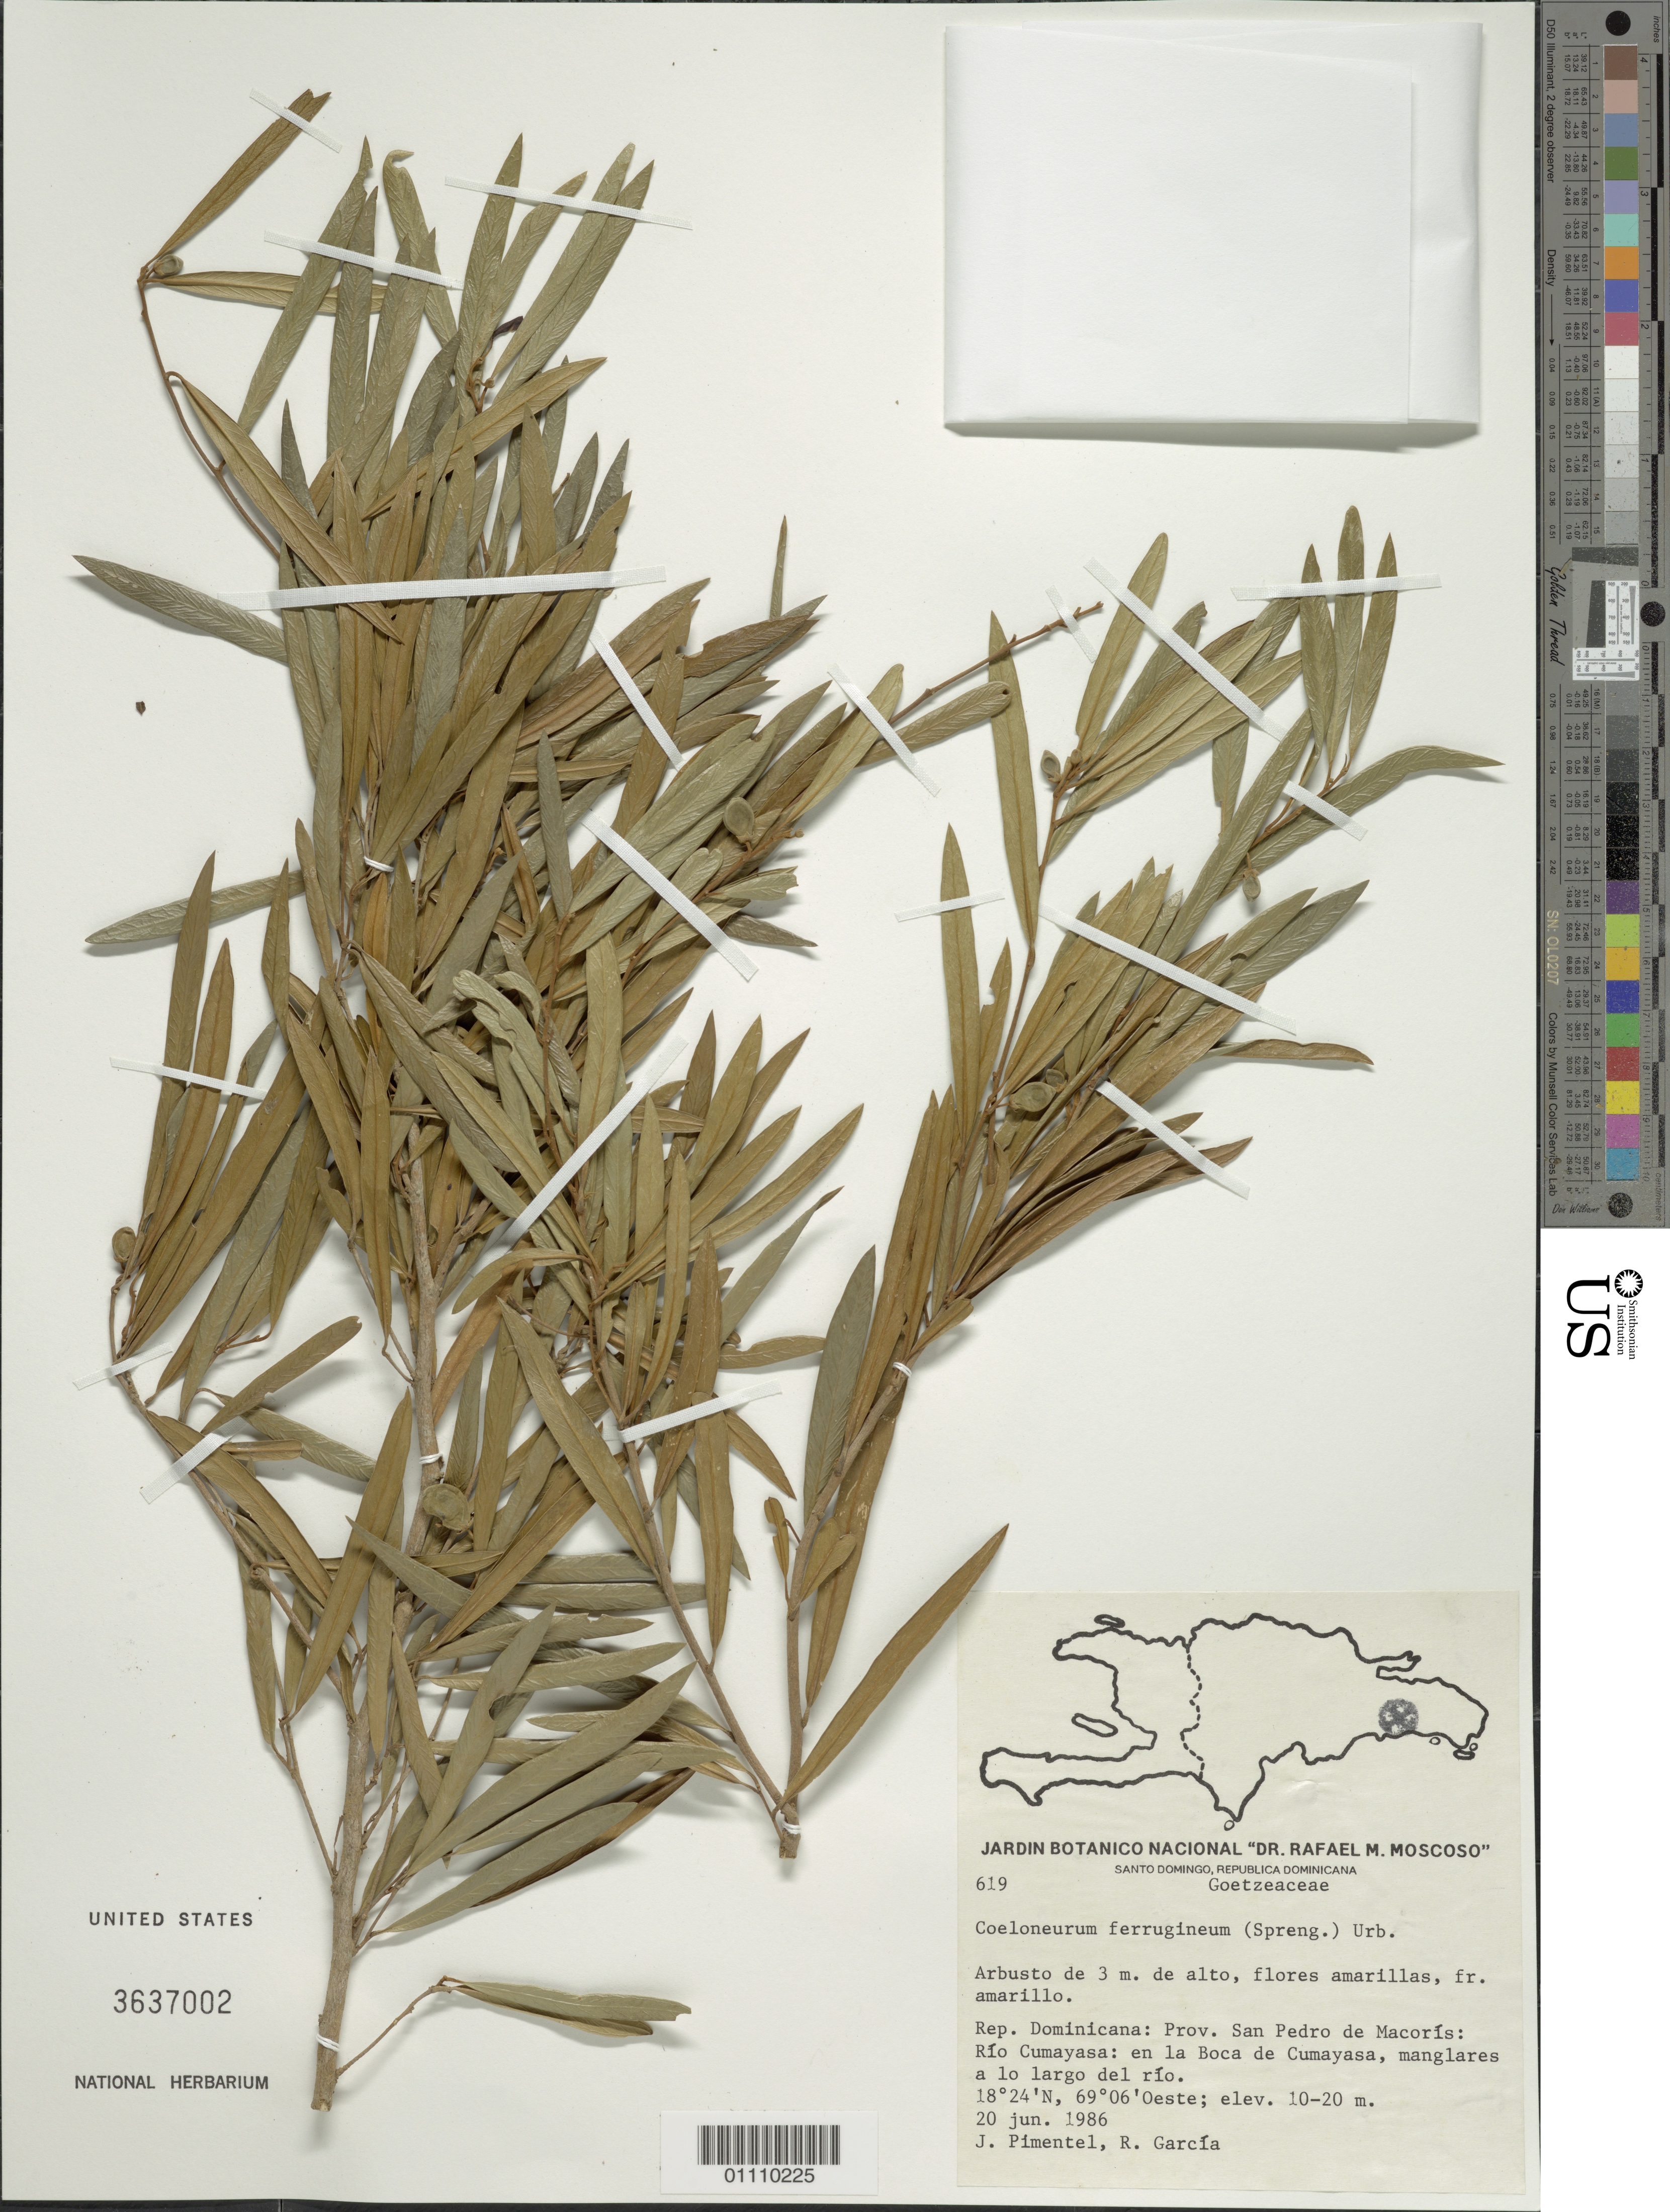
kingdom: Plantae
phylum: Tracheophyta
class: Magnoliopsida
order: Solanales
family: Solanaceae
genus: Coeloneurum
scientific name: Coeloneurum ferrugineum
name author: (Spreng.) Urb.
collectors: J. Pimentel & R. G. García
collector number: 619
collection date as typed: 20 Jun 1986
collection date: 1986-06-20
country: Dominican Republic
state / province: San Pedro de Macorís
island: Hispaniola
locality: Río Cumayasa, en la Boca de Cumayasa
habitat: Manglares a lo largo del río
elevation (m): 10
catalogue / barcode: US 3637002